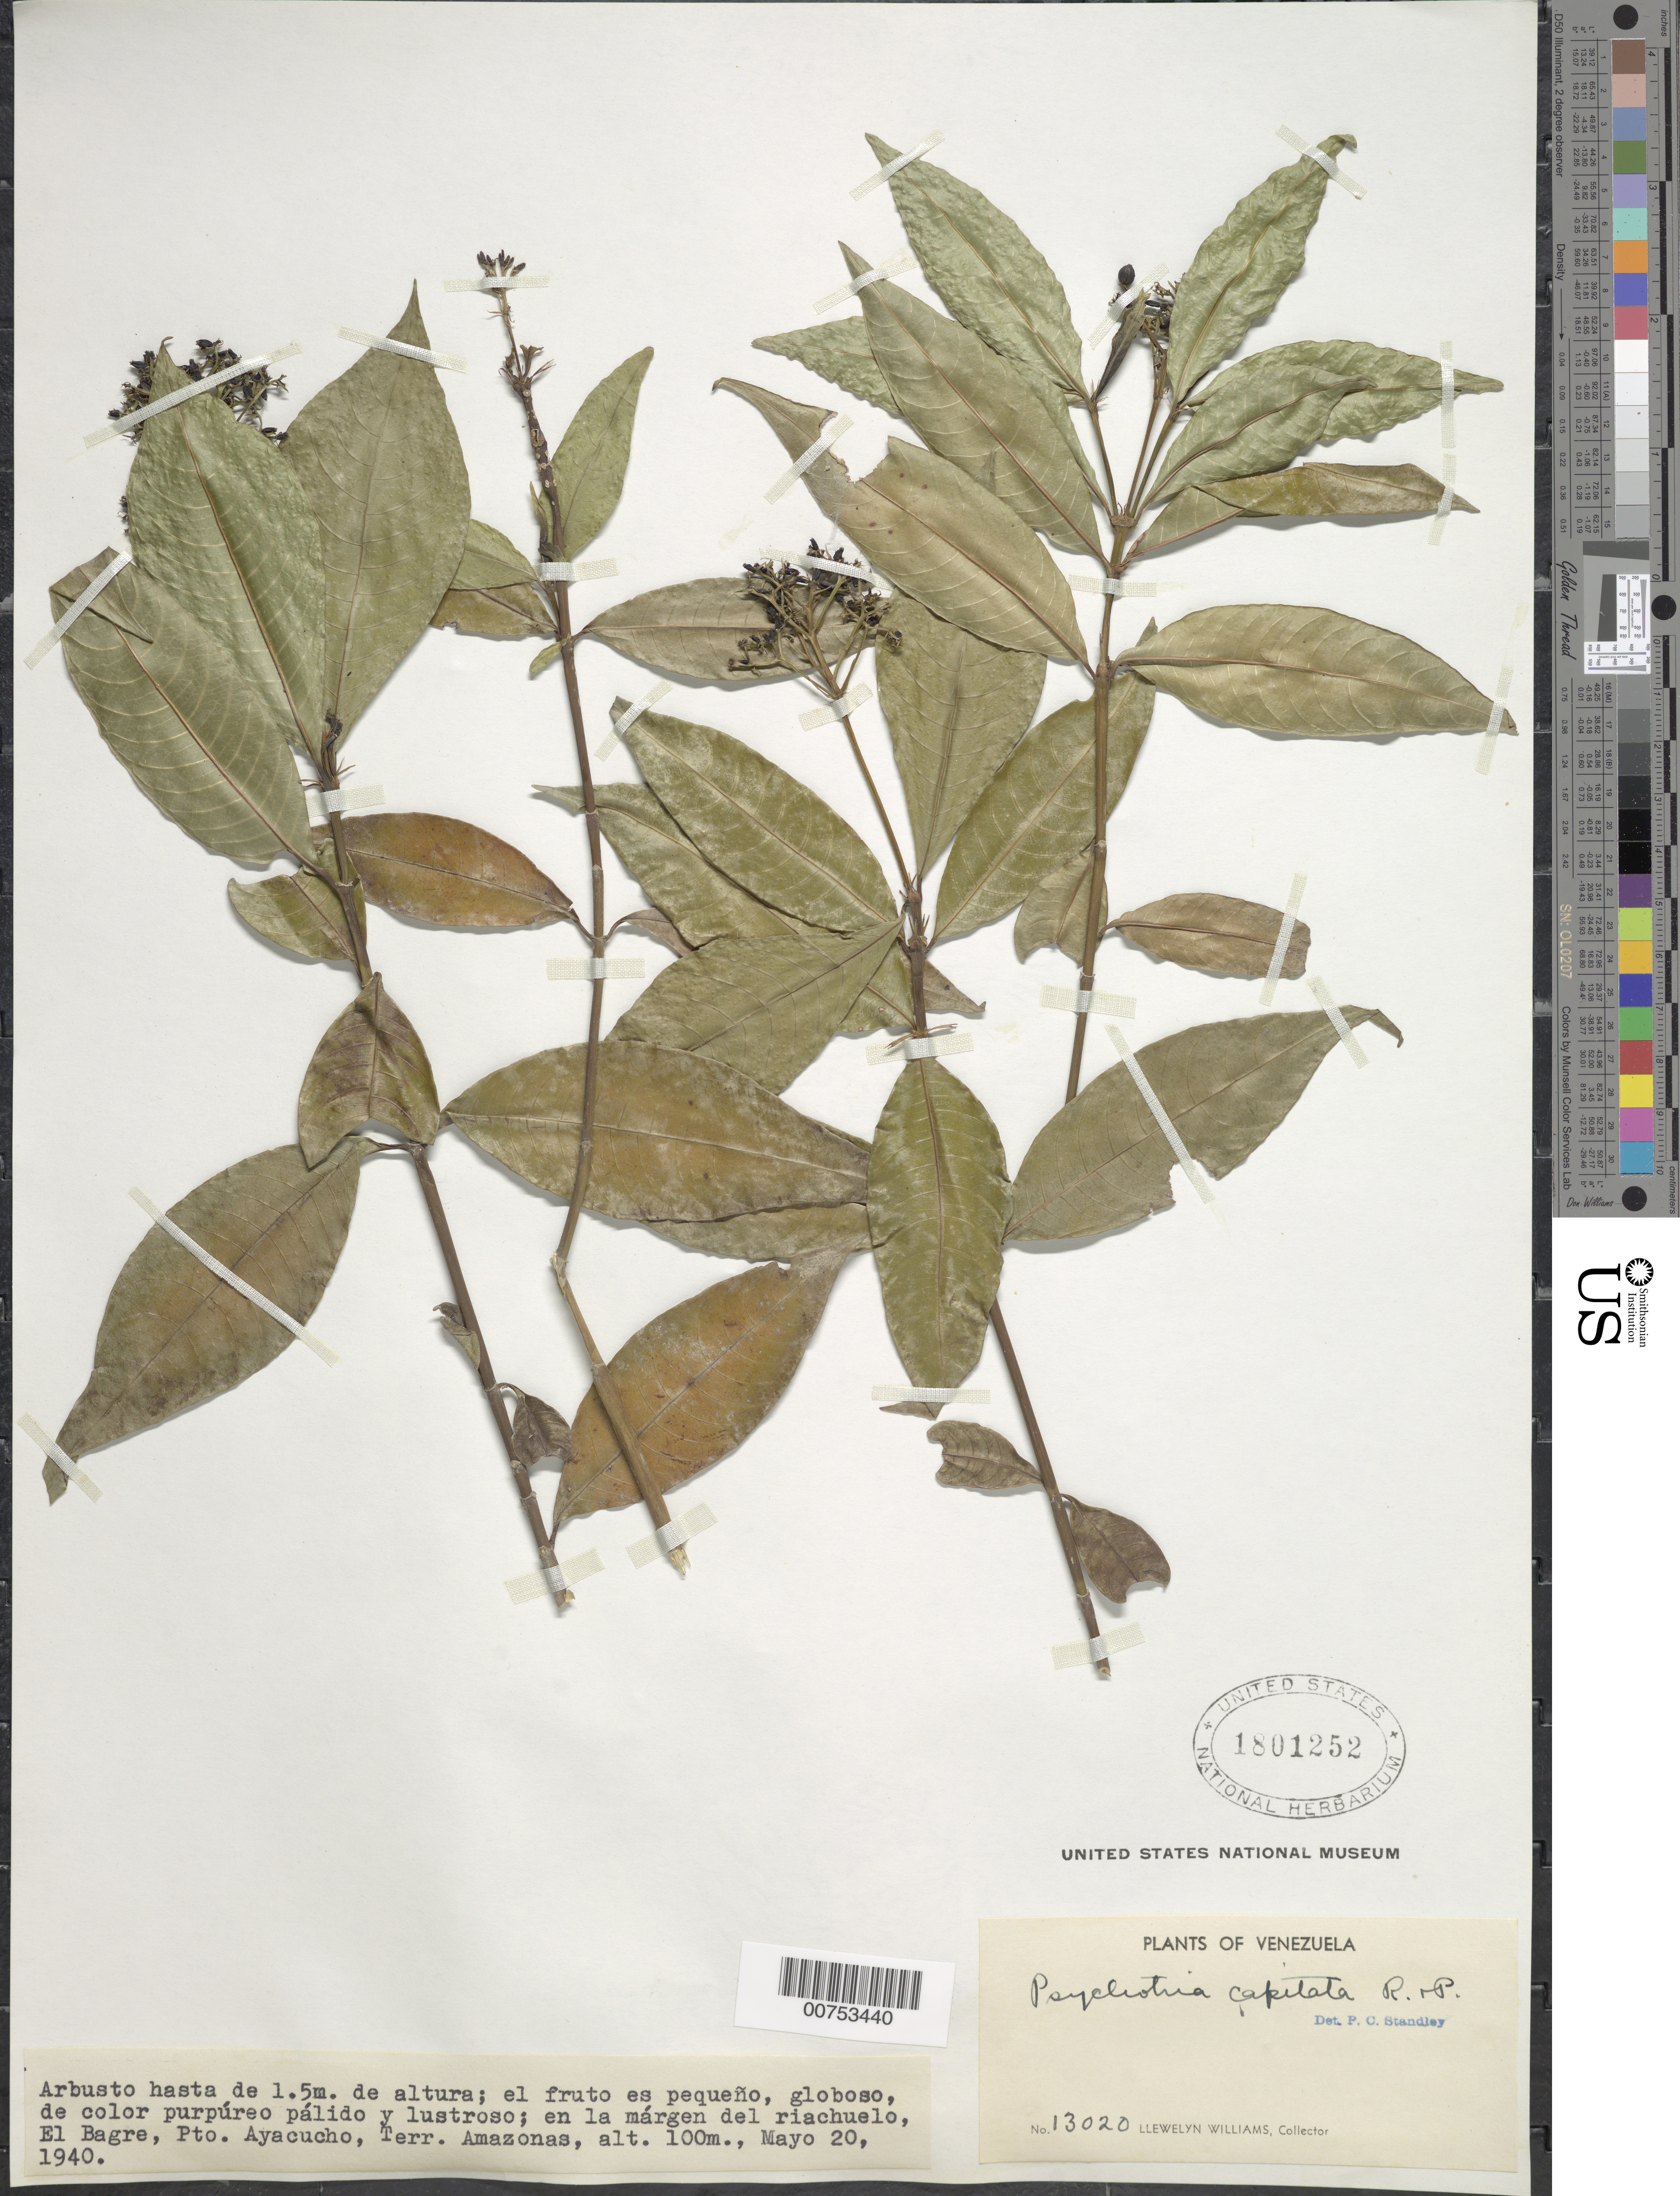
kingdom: Plantae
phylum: Tracheophyta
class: Magnoliopsida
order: Gentianales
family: Rubiaceae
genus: Psychotria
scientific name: Psychotria capitata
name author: Ruiz & Pav.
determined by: Standley, Paul C.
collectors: Ll. Williams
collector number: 13020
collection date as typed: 20-May-40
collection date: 1940-05-20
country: Venezuela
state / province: Amazonas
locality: Puerto Ayacucho, El Bagre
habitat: Margen del riachuelo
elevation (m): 100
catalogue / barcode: US 1801252